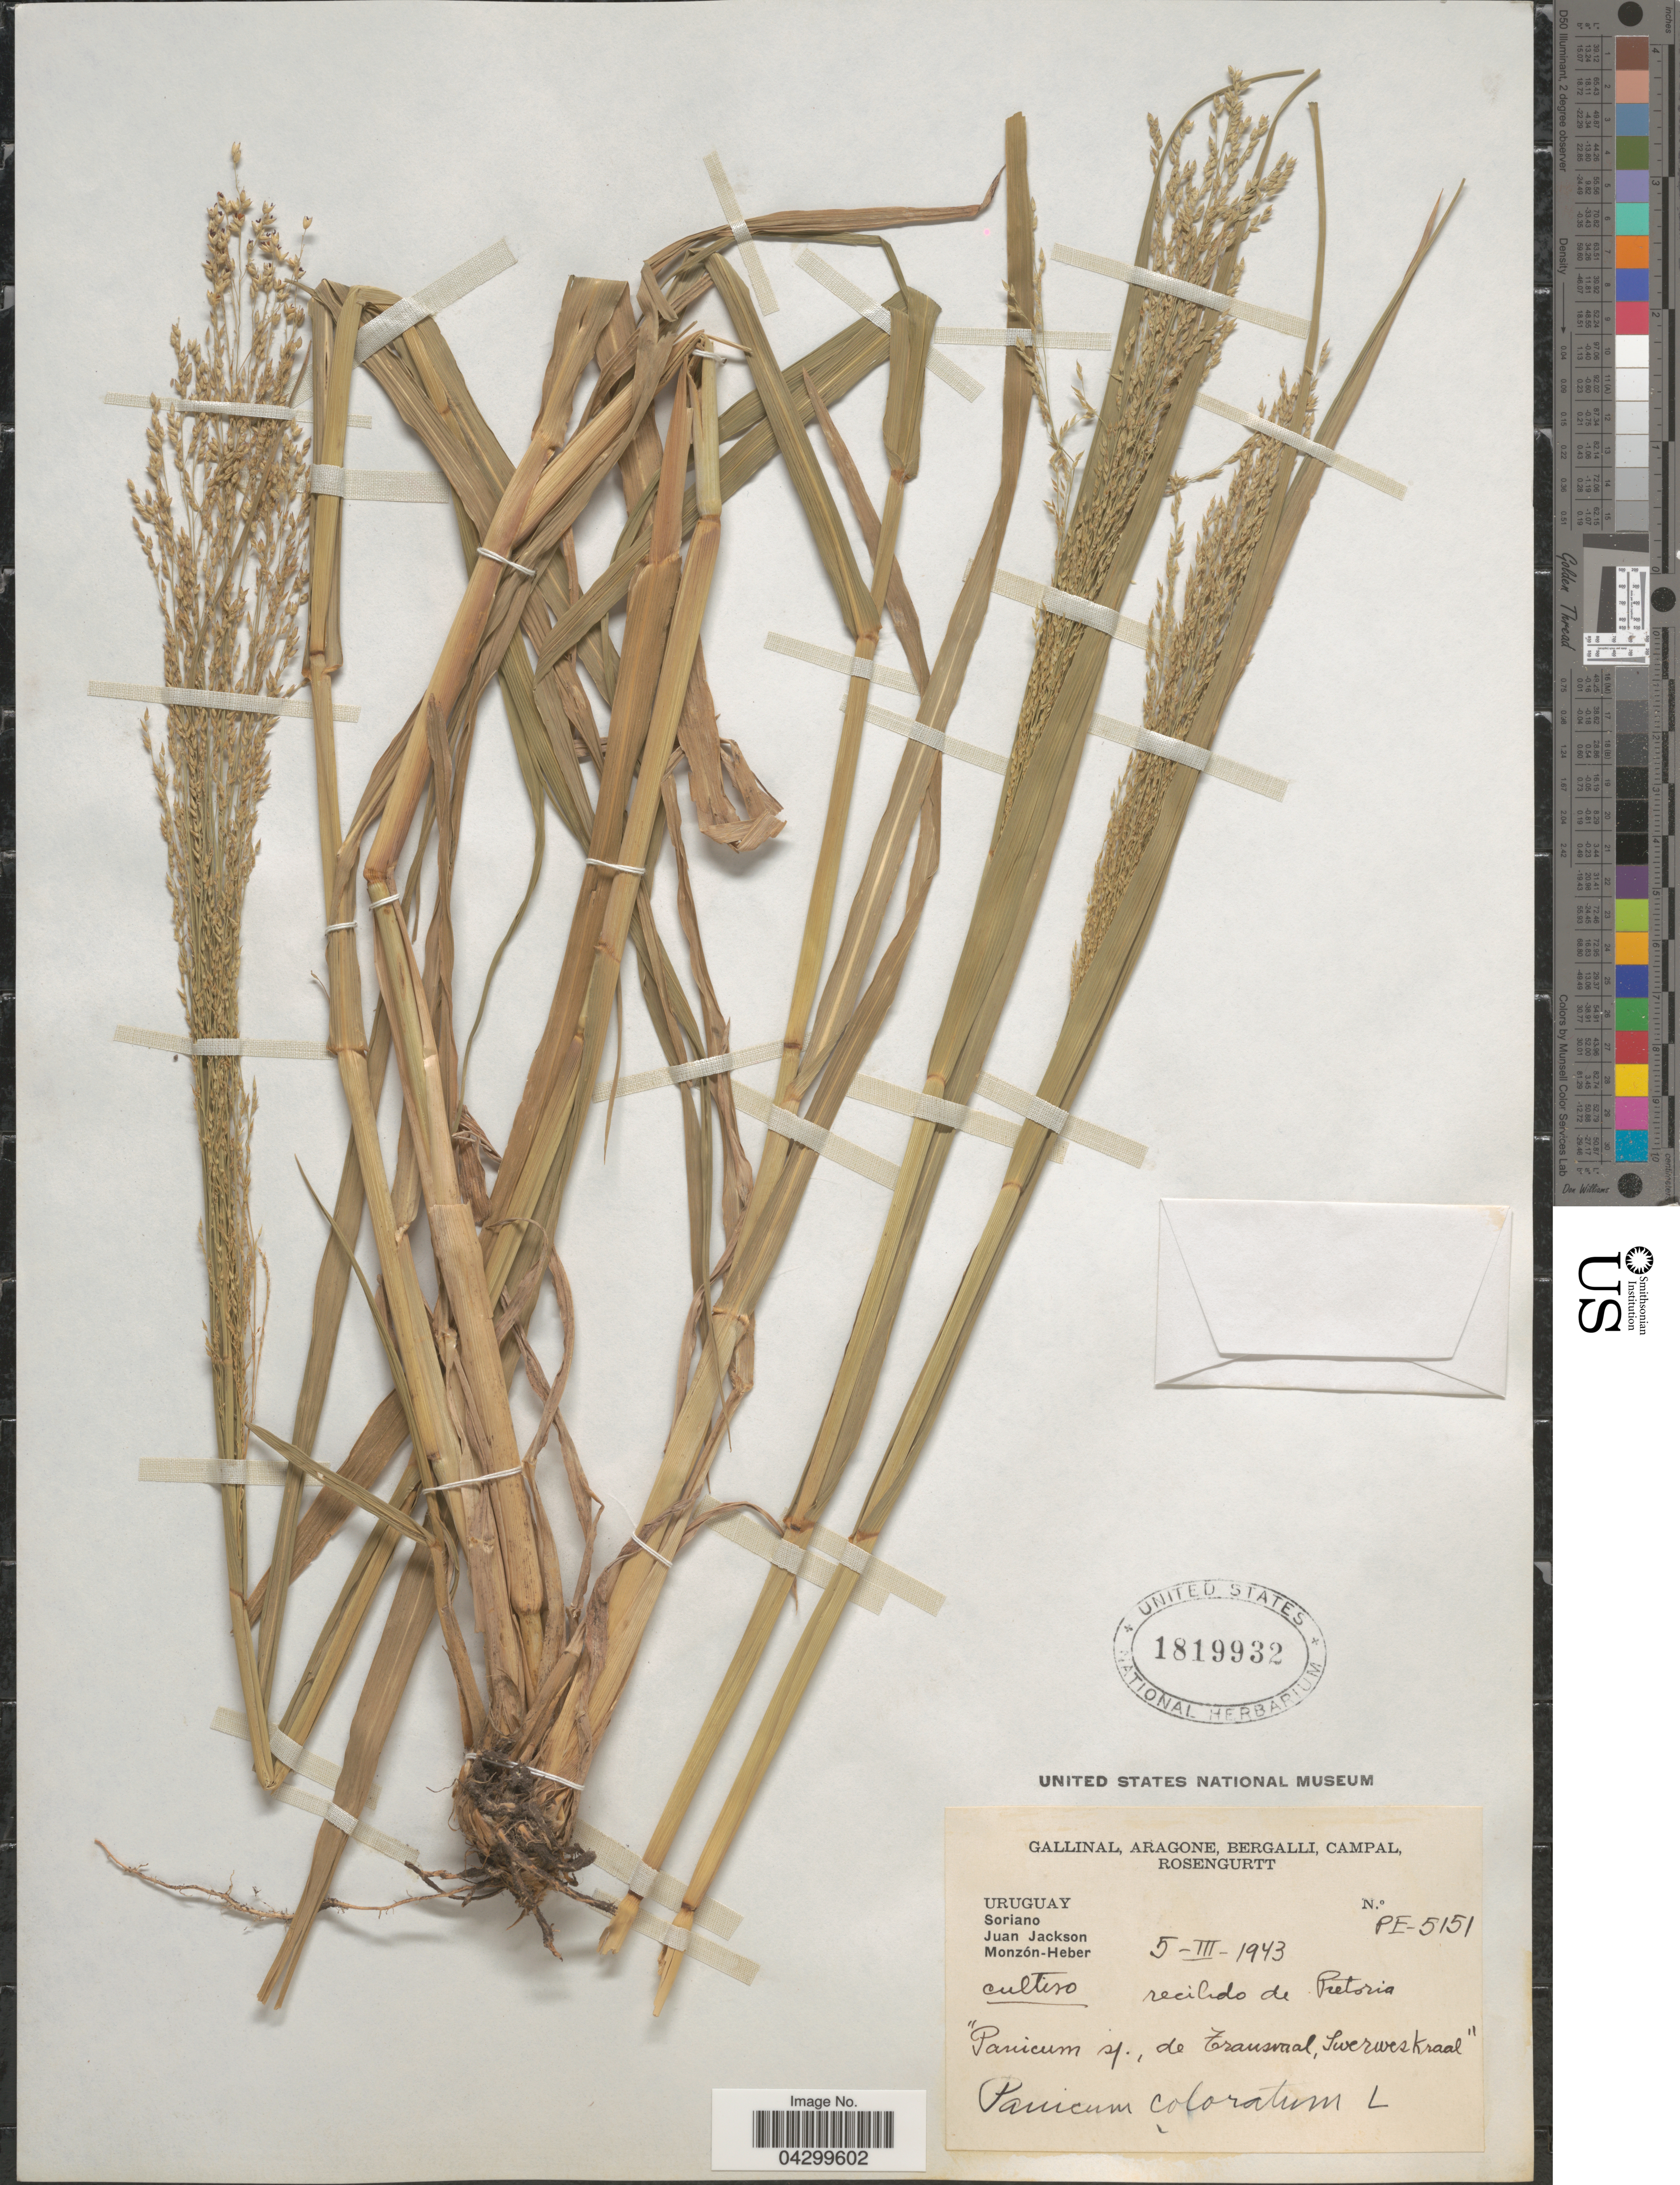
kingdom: Plantae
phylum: Tracheophyta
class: Liliopsida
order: Poales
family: Poaceae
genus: Panicum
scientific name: Panicum coloratum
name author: L.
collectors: -. Gallinal, -- Aragone, -- Bergalli, -- Campal & Rosengurtt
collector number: PE-5151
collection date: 1943-03-05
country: Uruguay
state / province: Soriano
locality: Juan Jackson. Monzón-Heber. Cultivo recilido de Pretoria.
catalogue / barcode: US 1819932